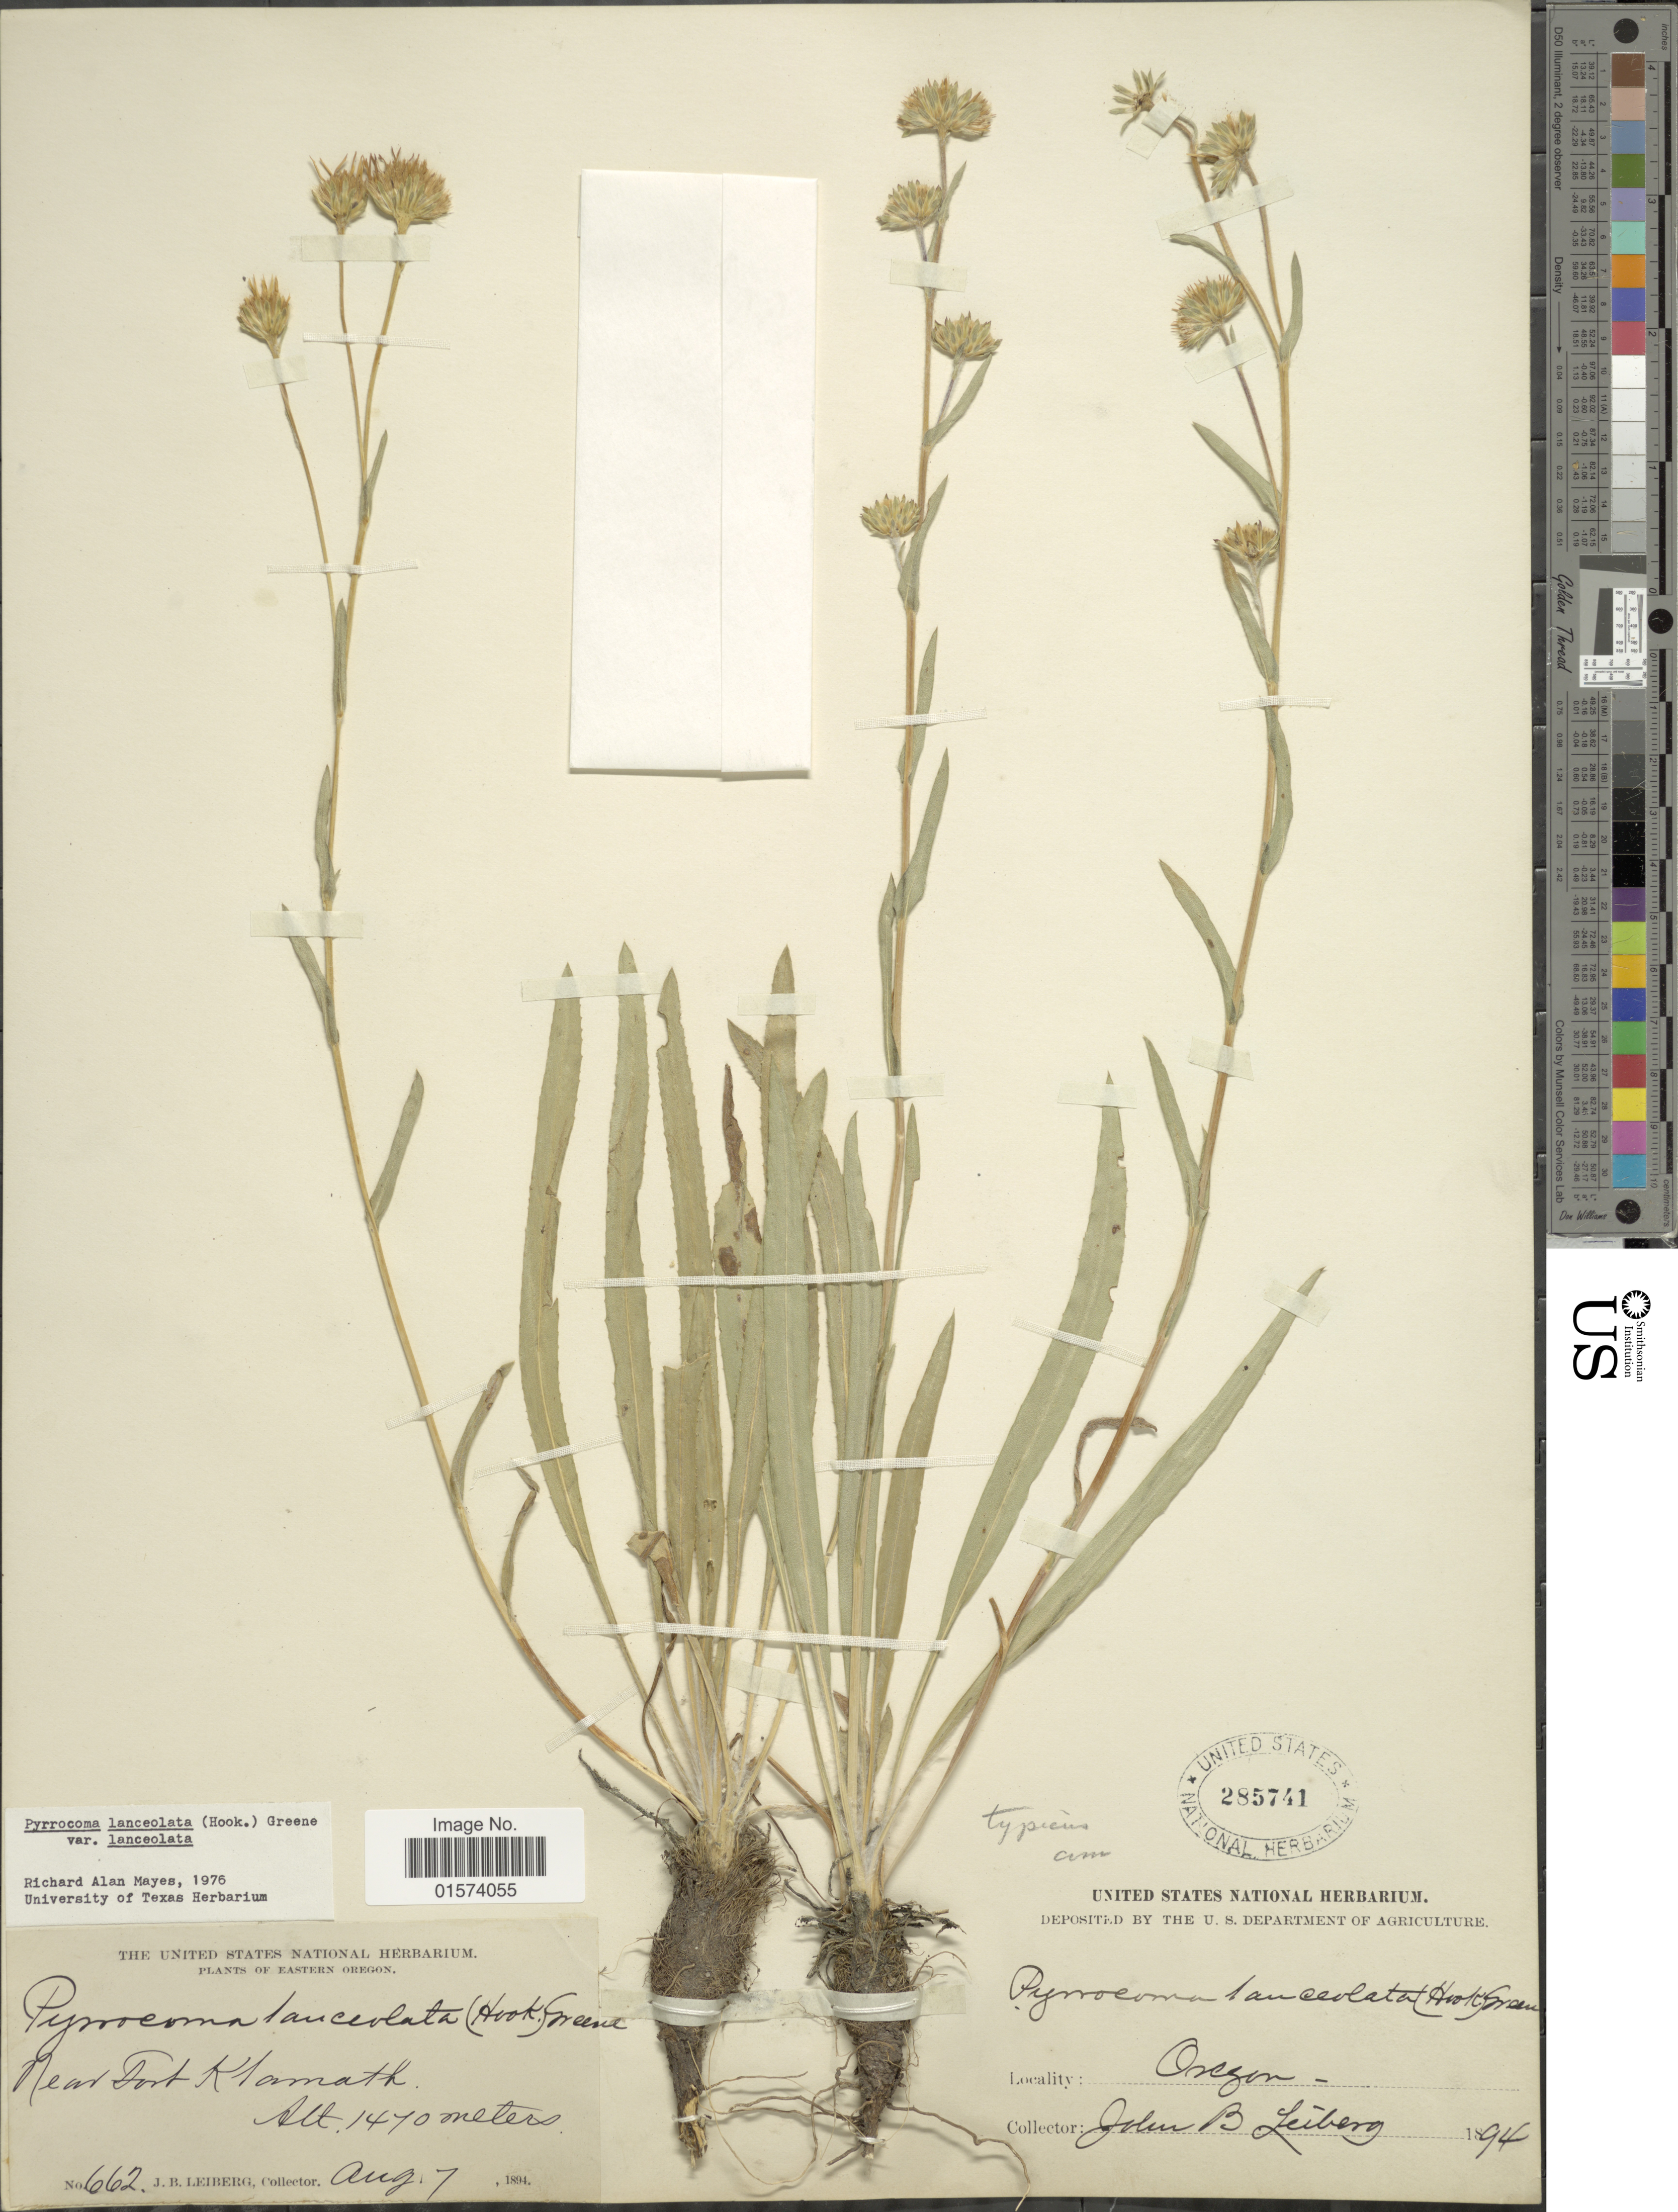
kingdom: Plantae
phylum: Tracheophyta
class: Magnoliopsida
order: Asterales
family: Asteraceae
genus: Pyrrocoma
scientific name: Pyrrocoma lanceolata var. lanceolata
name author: (Hook.) Greene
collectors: J. B. Leiberg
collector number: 662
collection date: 1894-08-07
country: United States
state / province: Oregon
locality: Near Fort Klamath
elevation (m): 1470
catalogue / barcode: US 285741